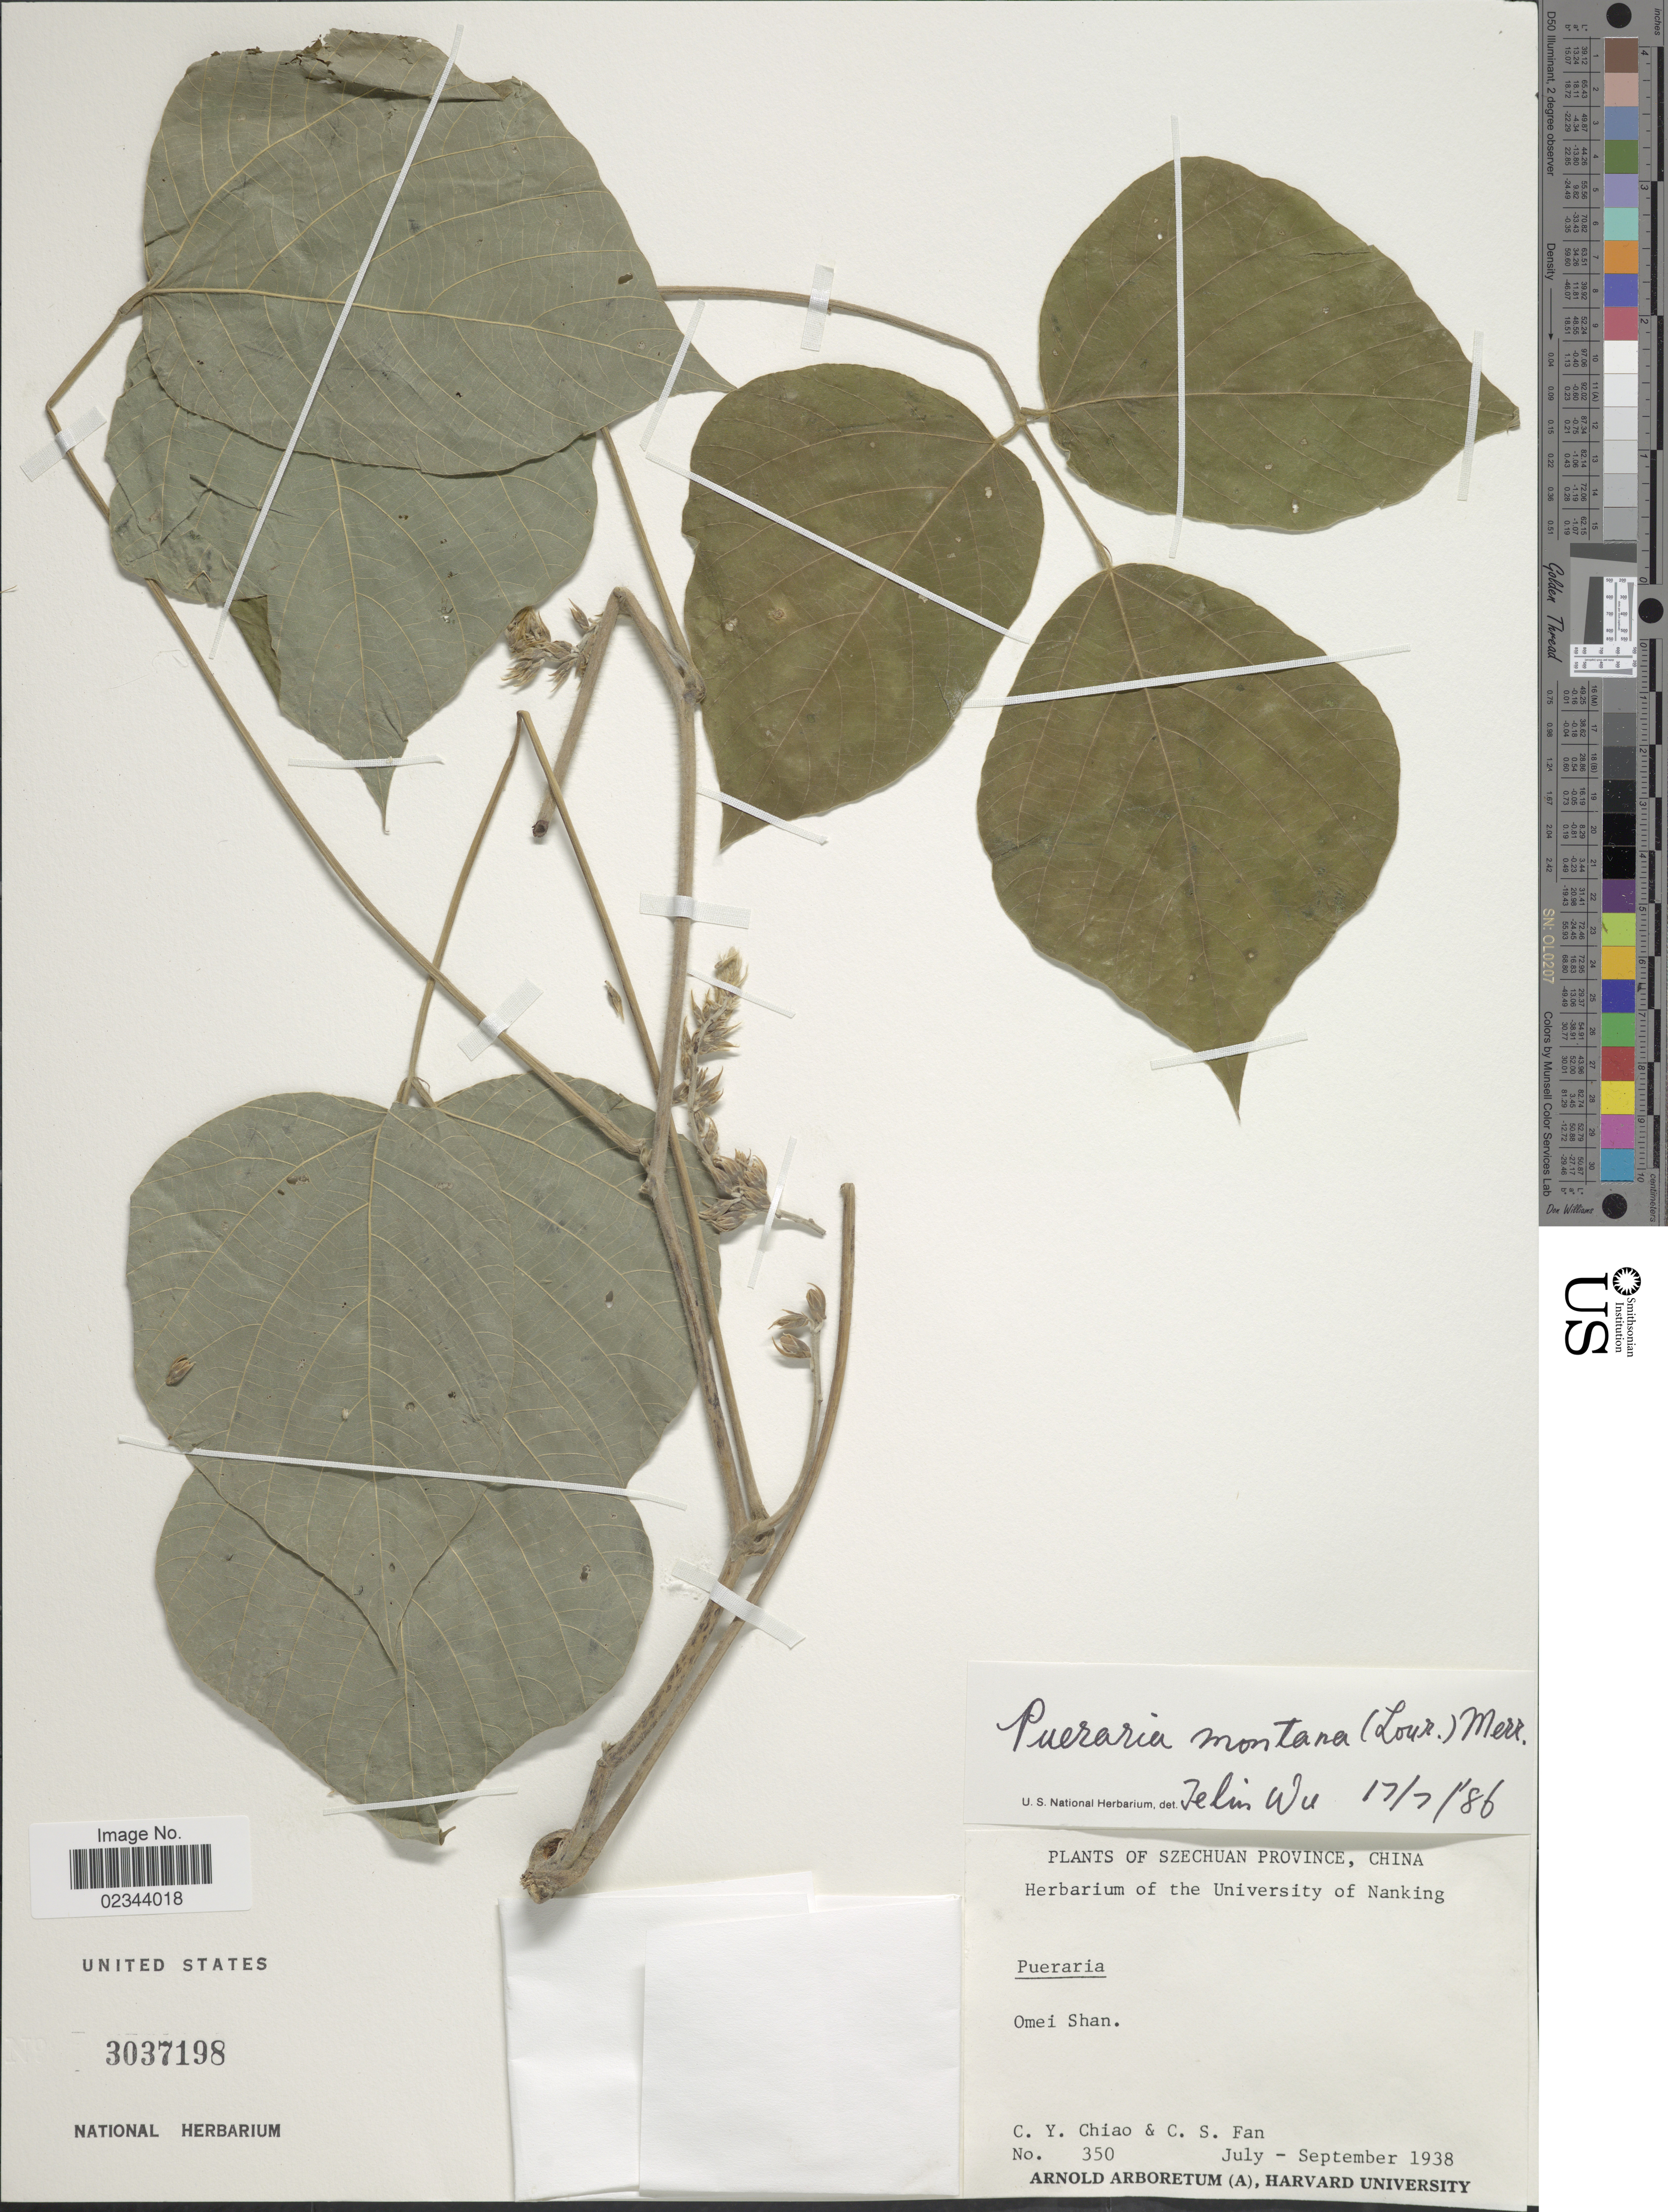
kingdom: Plantae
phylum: Tracheophyta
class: Magnoliopsida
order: Fabales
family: Fabaceae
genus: Pueraria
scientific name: Pueraria montana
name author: (Lour.) Merr.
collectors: C. Y. Chiao & C. S. Fan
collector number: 350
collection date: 1938-07/1938-09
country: China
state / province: Sichuan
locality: Szechuan Province, Omei Shan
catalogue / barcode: US 3037198